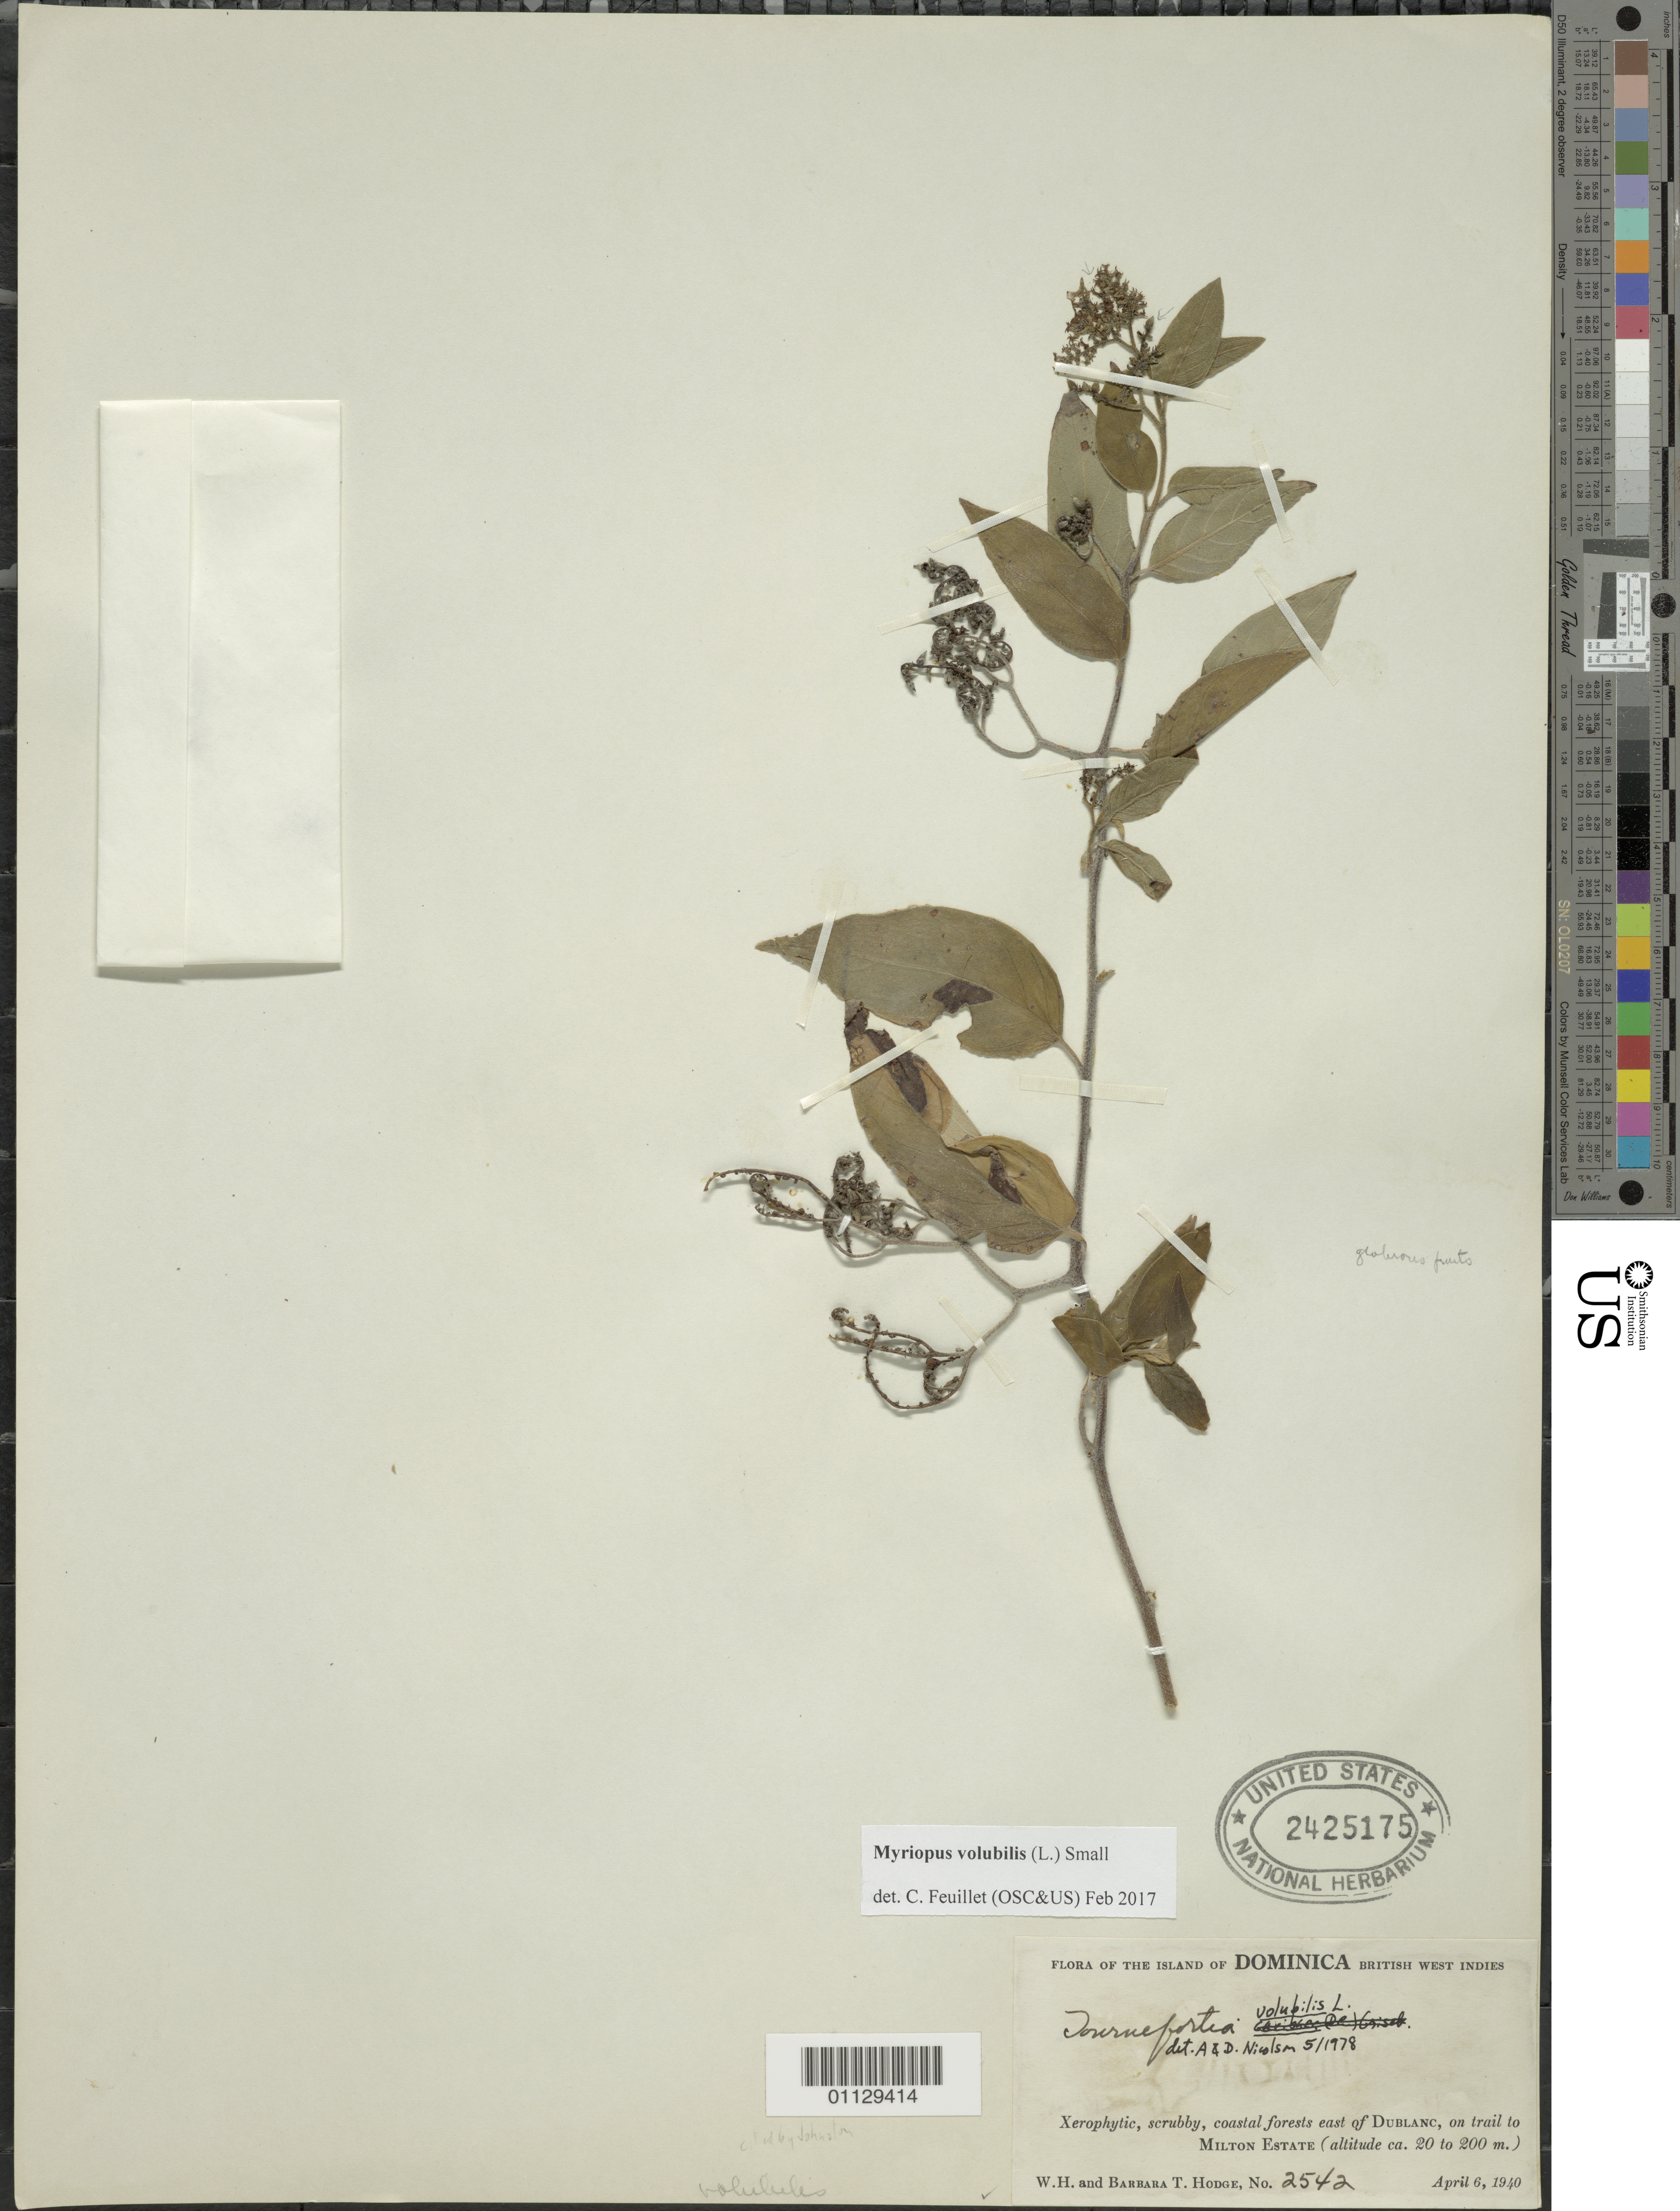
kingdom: Plantae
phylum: Tracheophyta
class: Magnoliopsida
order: Boraginales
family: Heliotropiaceae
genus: Myriopus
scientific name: Myriopus volubilis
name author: (L.) Small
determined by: Feuillet, C.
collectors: W. Hodge, W. Hodge & B. Hodge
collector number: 2542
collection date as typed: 06 Apr 1940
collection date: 1940-04-06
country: Dominica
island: Dominica I.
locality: East of Dublanc, on trail to Milton Estate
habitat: Xerophytic, scrubby, coastal forests, on trail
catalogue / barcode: US 2425175